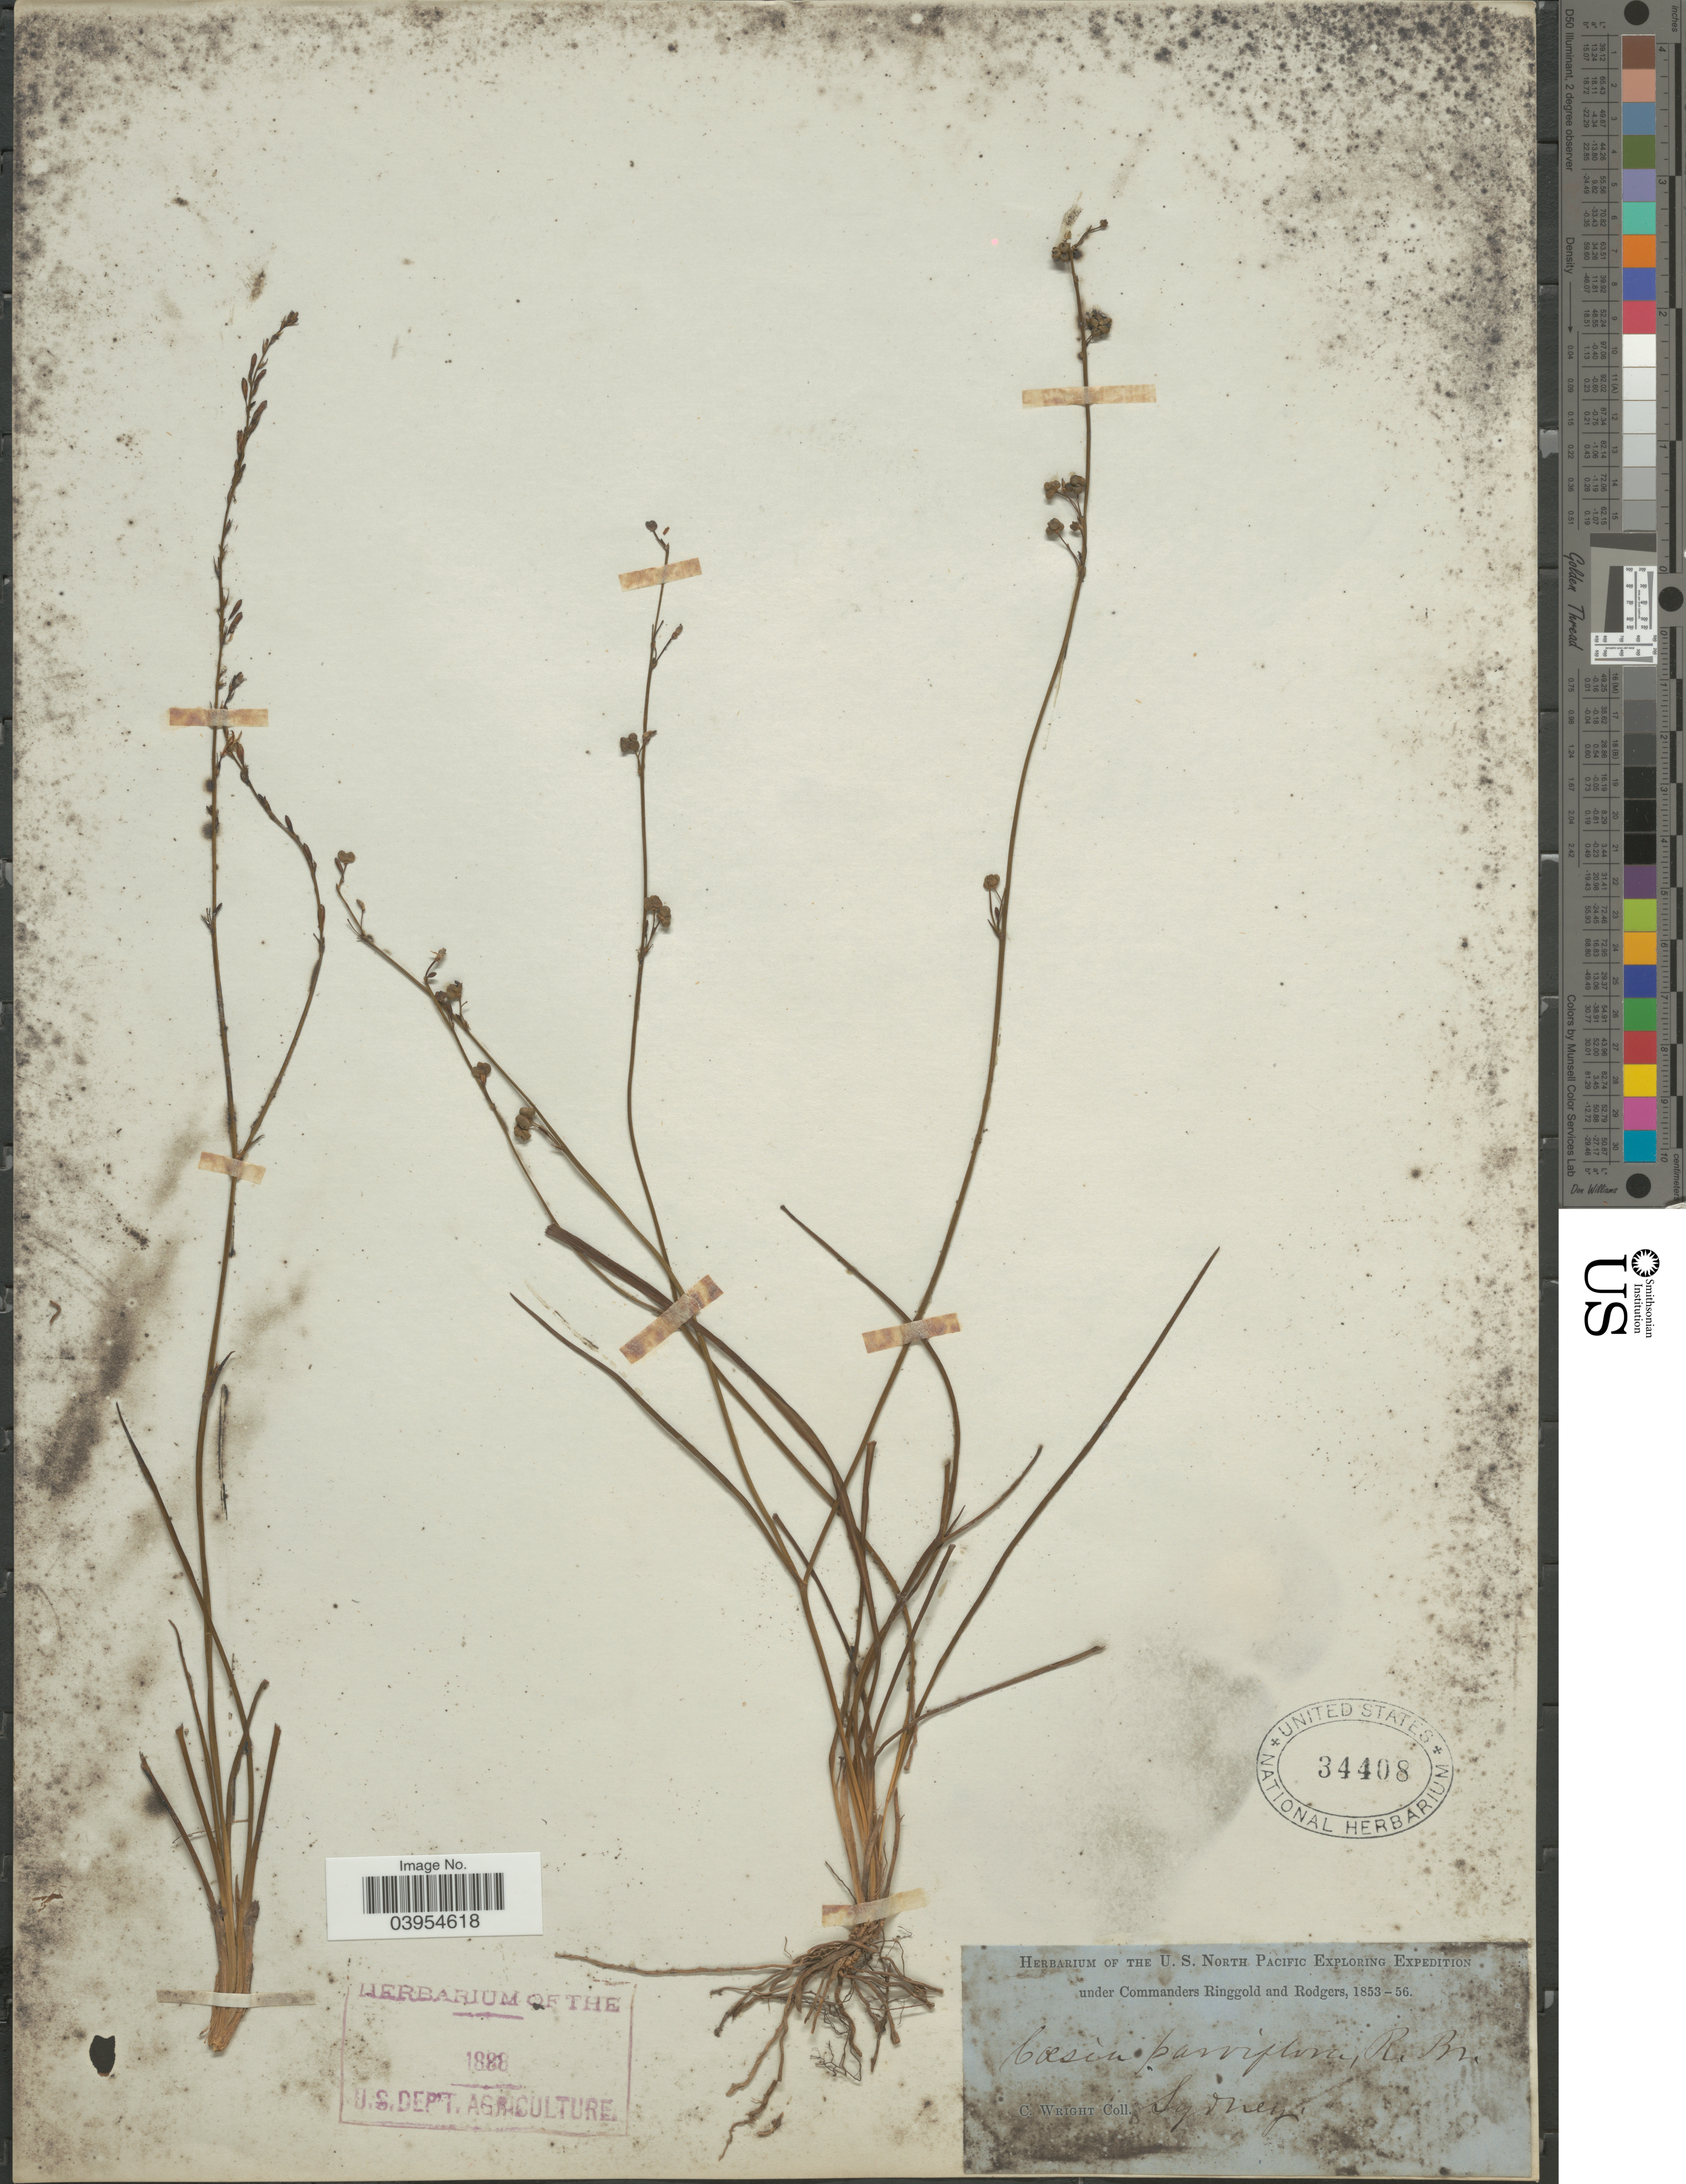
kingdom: Plantae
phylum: Tracheophyta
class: Liliopsida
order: Asparagales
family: Asphodelaceae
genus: Caesia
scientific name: Caesia parviflora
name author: R. Br.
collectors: C. Wright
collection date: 1853/1856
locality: Sydney.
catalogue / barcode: US 34408